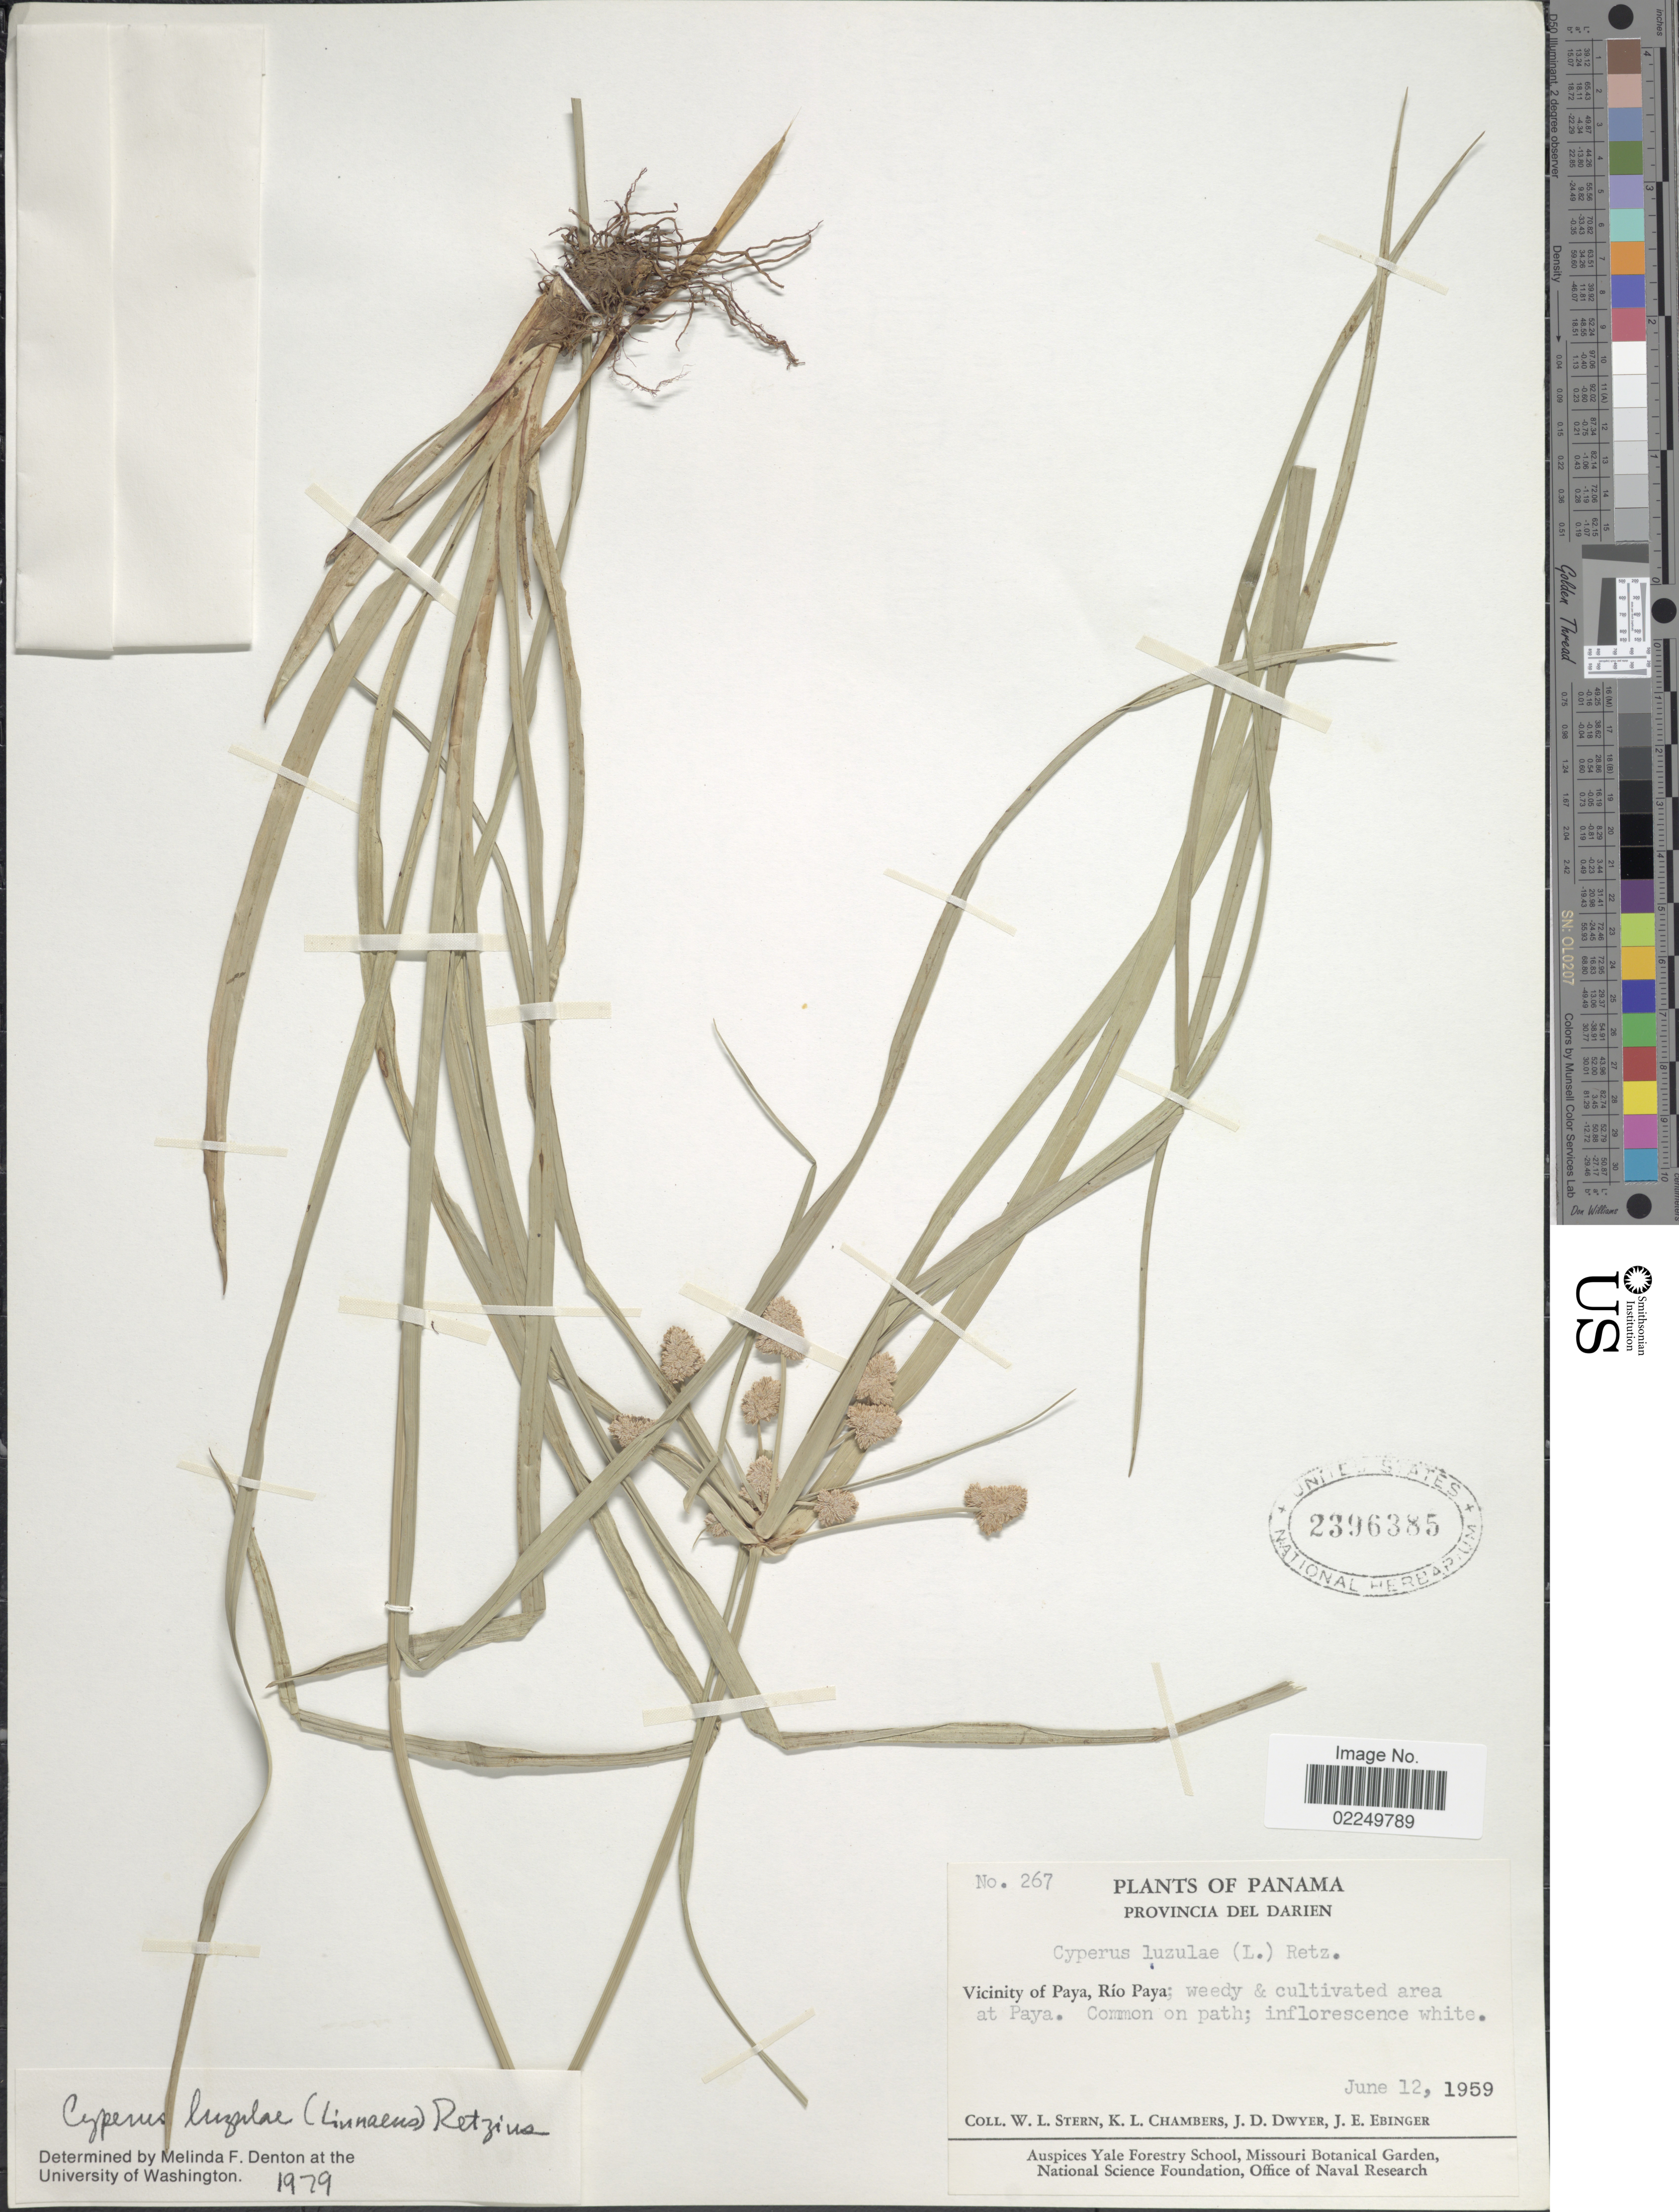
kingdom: Plantae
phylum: Tracheophyta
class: Liliopsida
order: Poales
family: Cyperaceae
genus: Cyperus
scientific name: Cyperus luzulae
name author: (L.) Rottb. ex Retz.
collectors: W. L. Stern, K. Chambers, J. D. Dwyer & J. Ebinger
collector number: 267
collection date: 1959-06-12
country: Panama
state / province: Darién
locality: Provincia del Darien, Vicinity of Paya, Rio Paya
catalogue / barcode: US 2396385